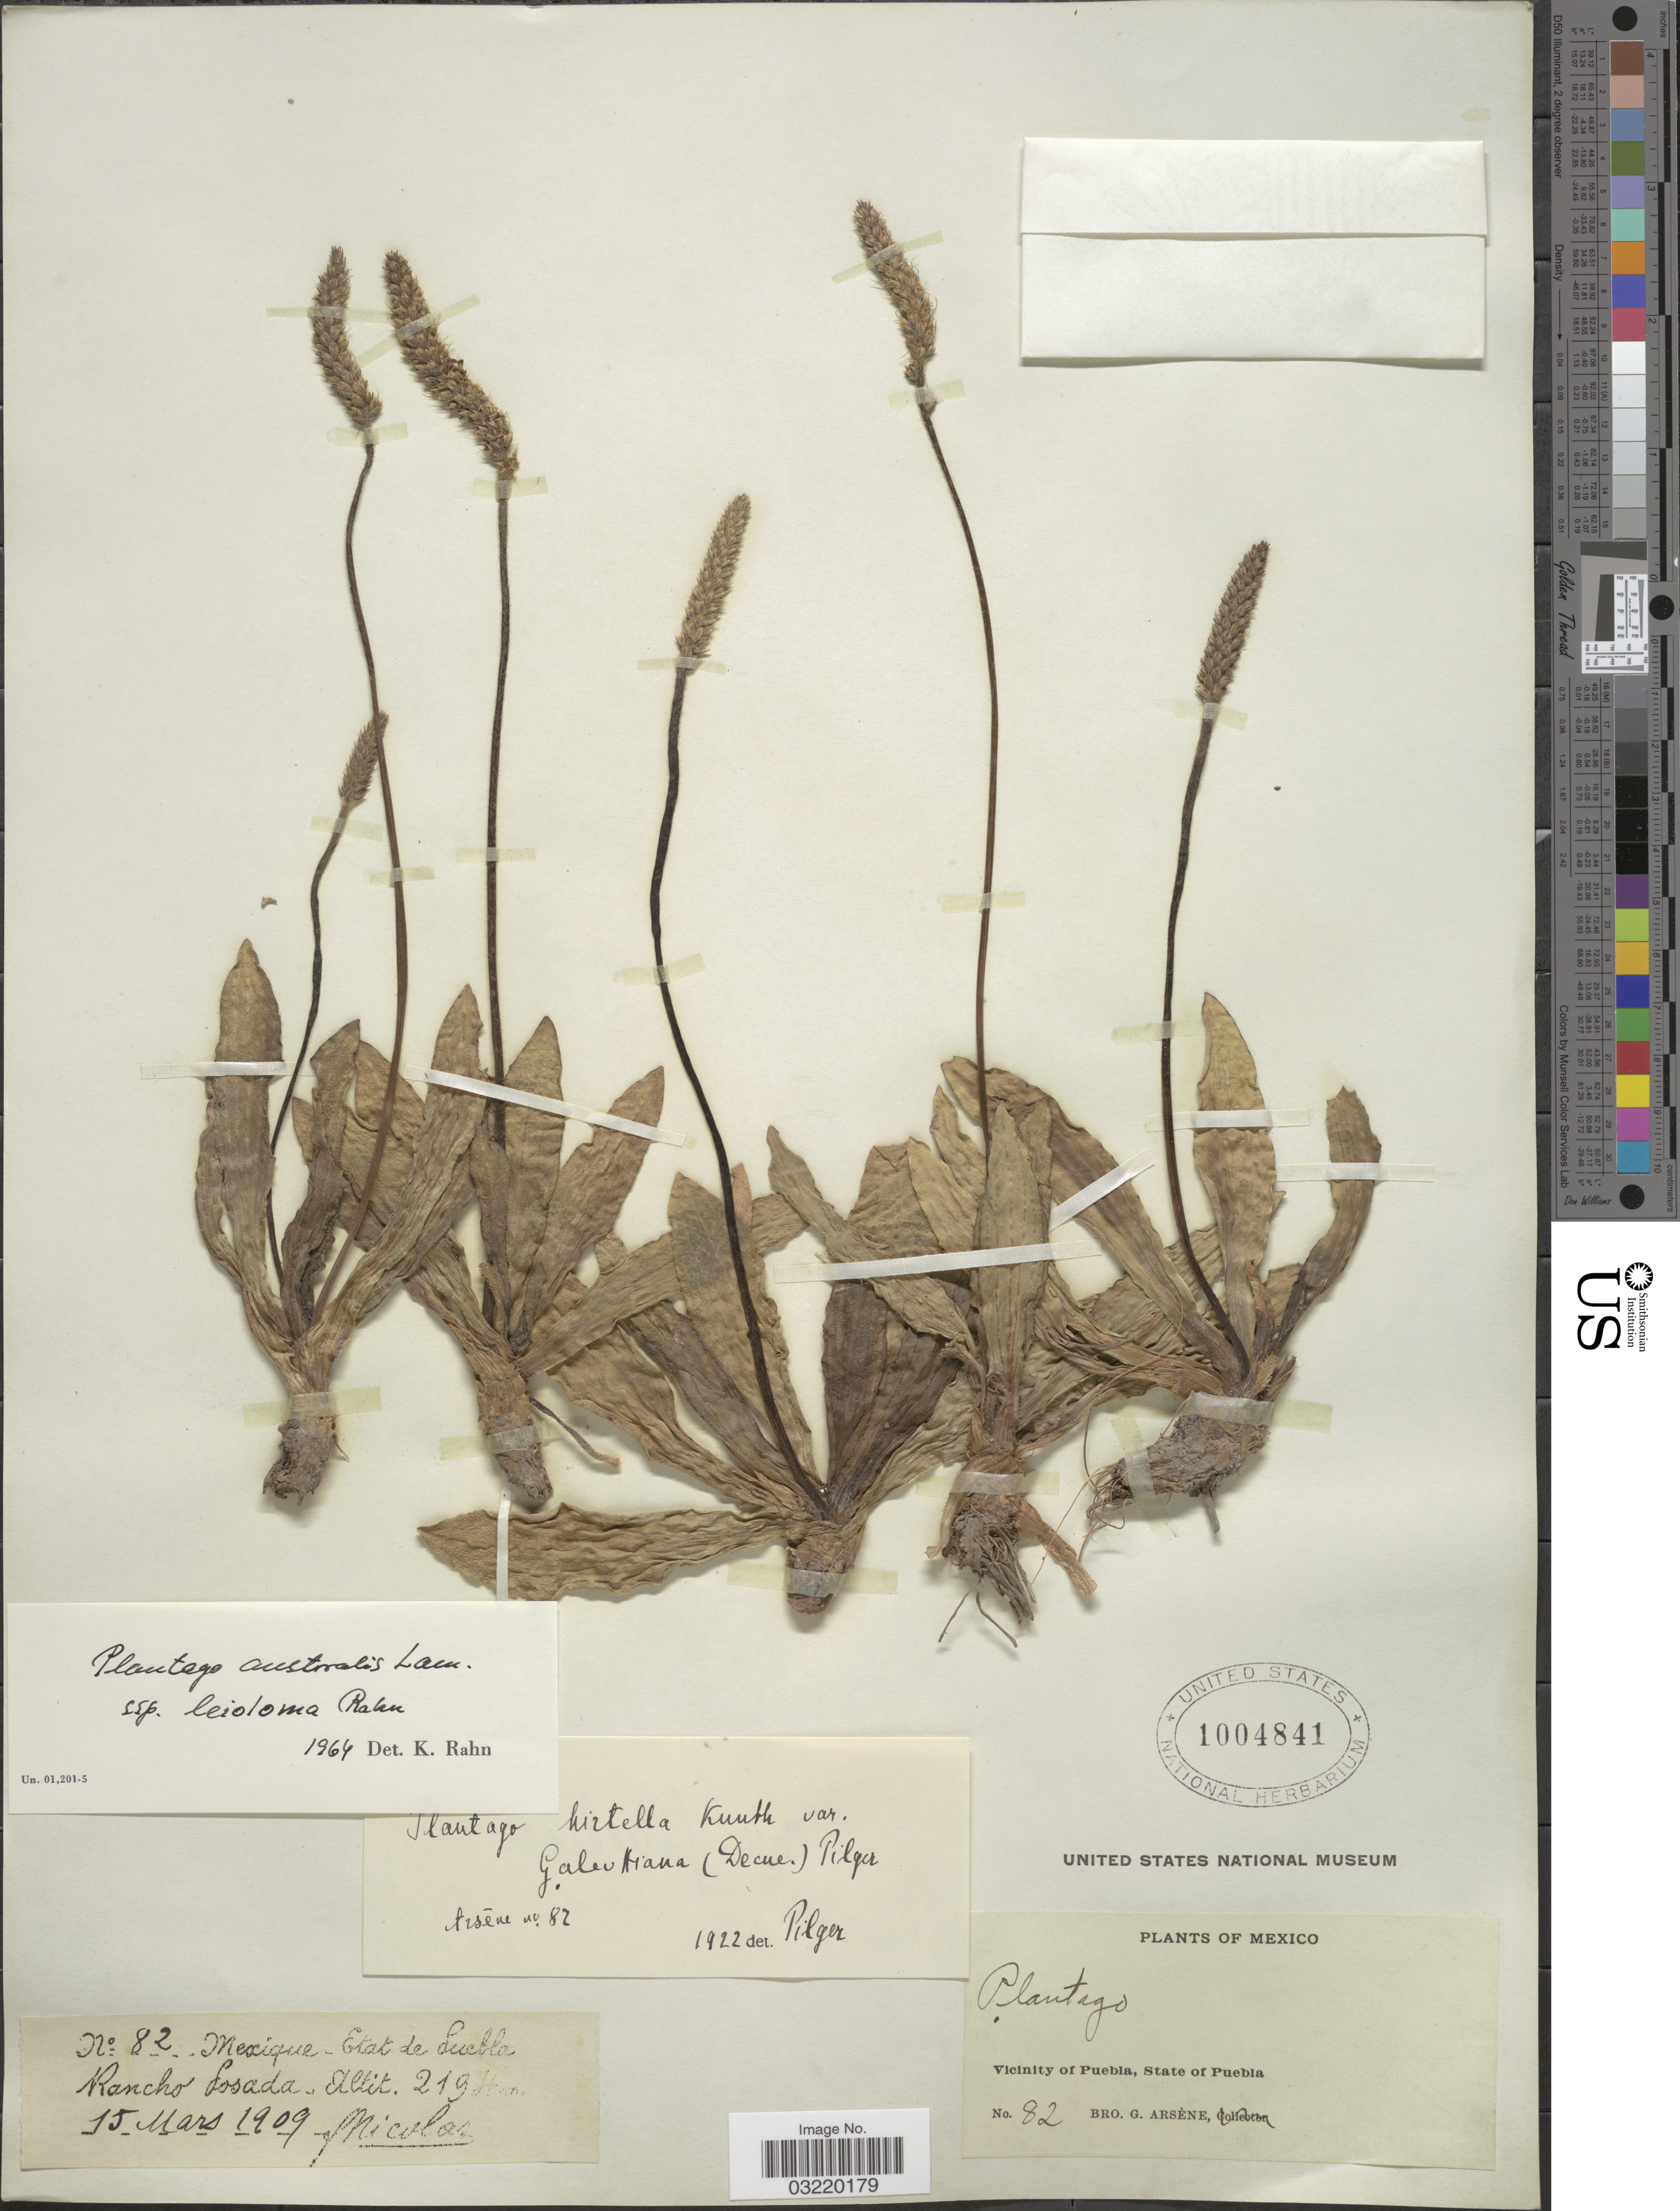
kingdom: Plantae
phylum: Tracheophyta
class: Magnoliopsida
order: Lamiales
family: Plantaginaceae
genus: Plantago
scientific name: Plantago australis subsp. leioloma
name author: Rahn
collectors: Bro. G. Arsène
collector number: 82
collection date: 1909-03-15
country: Mexico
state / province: Puebla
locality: Rancho Losada. Vicinity of Puebla.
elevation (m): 2194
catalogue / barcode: US 1004841